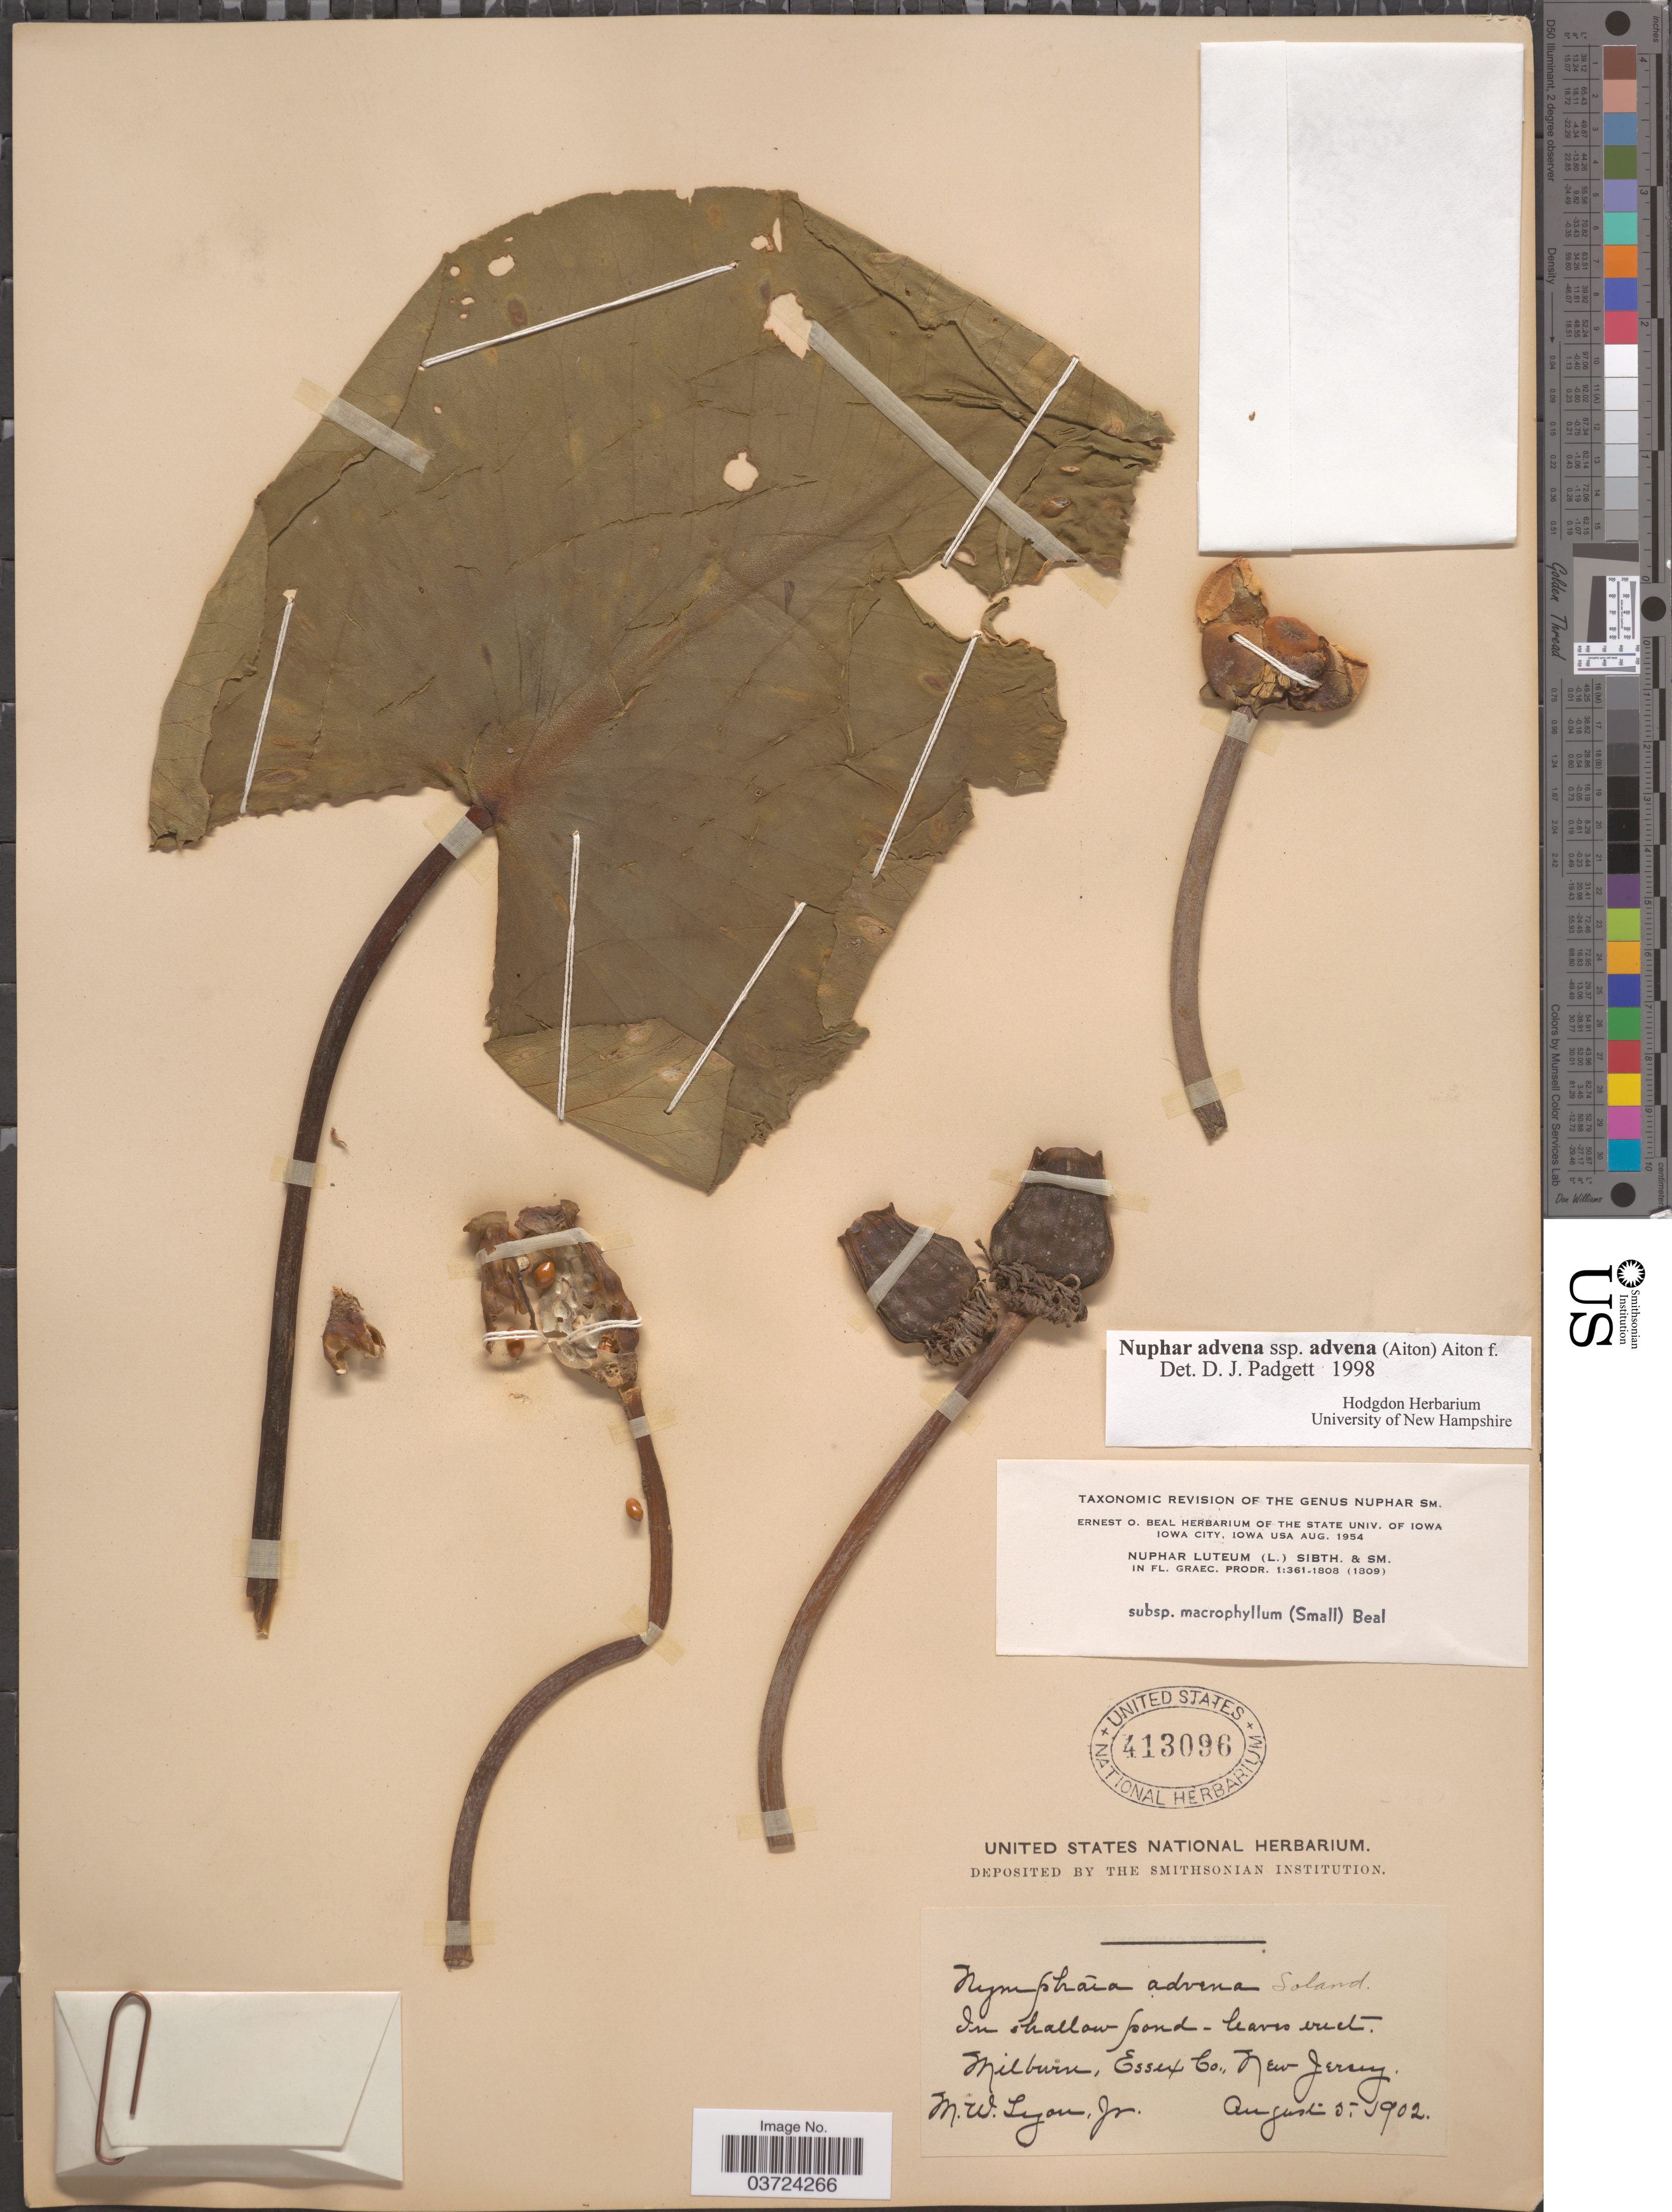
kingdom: Plantae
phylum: Tracheophyta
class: Magnoliopsida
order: Nymphaeales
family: Nymphaeaceae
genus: Nuphar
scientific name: Nuphar advena subsp. advena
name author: (Aiton) W.T. Aiton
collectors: M. W. Lyon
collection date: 1902-08-05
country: United States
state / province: New Jersey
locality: In shallow pond. Milburn, Essex Co.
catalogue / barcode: US 413096